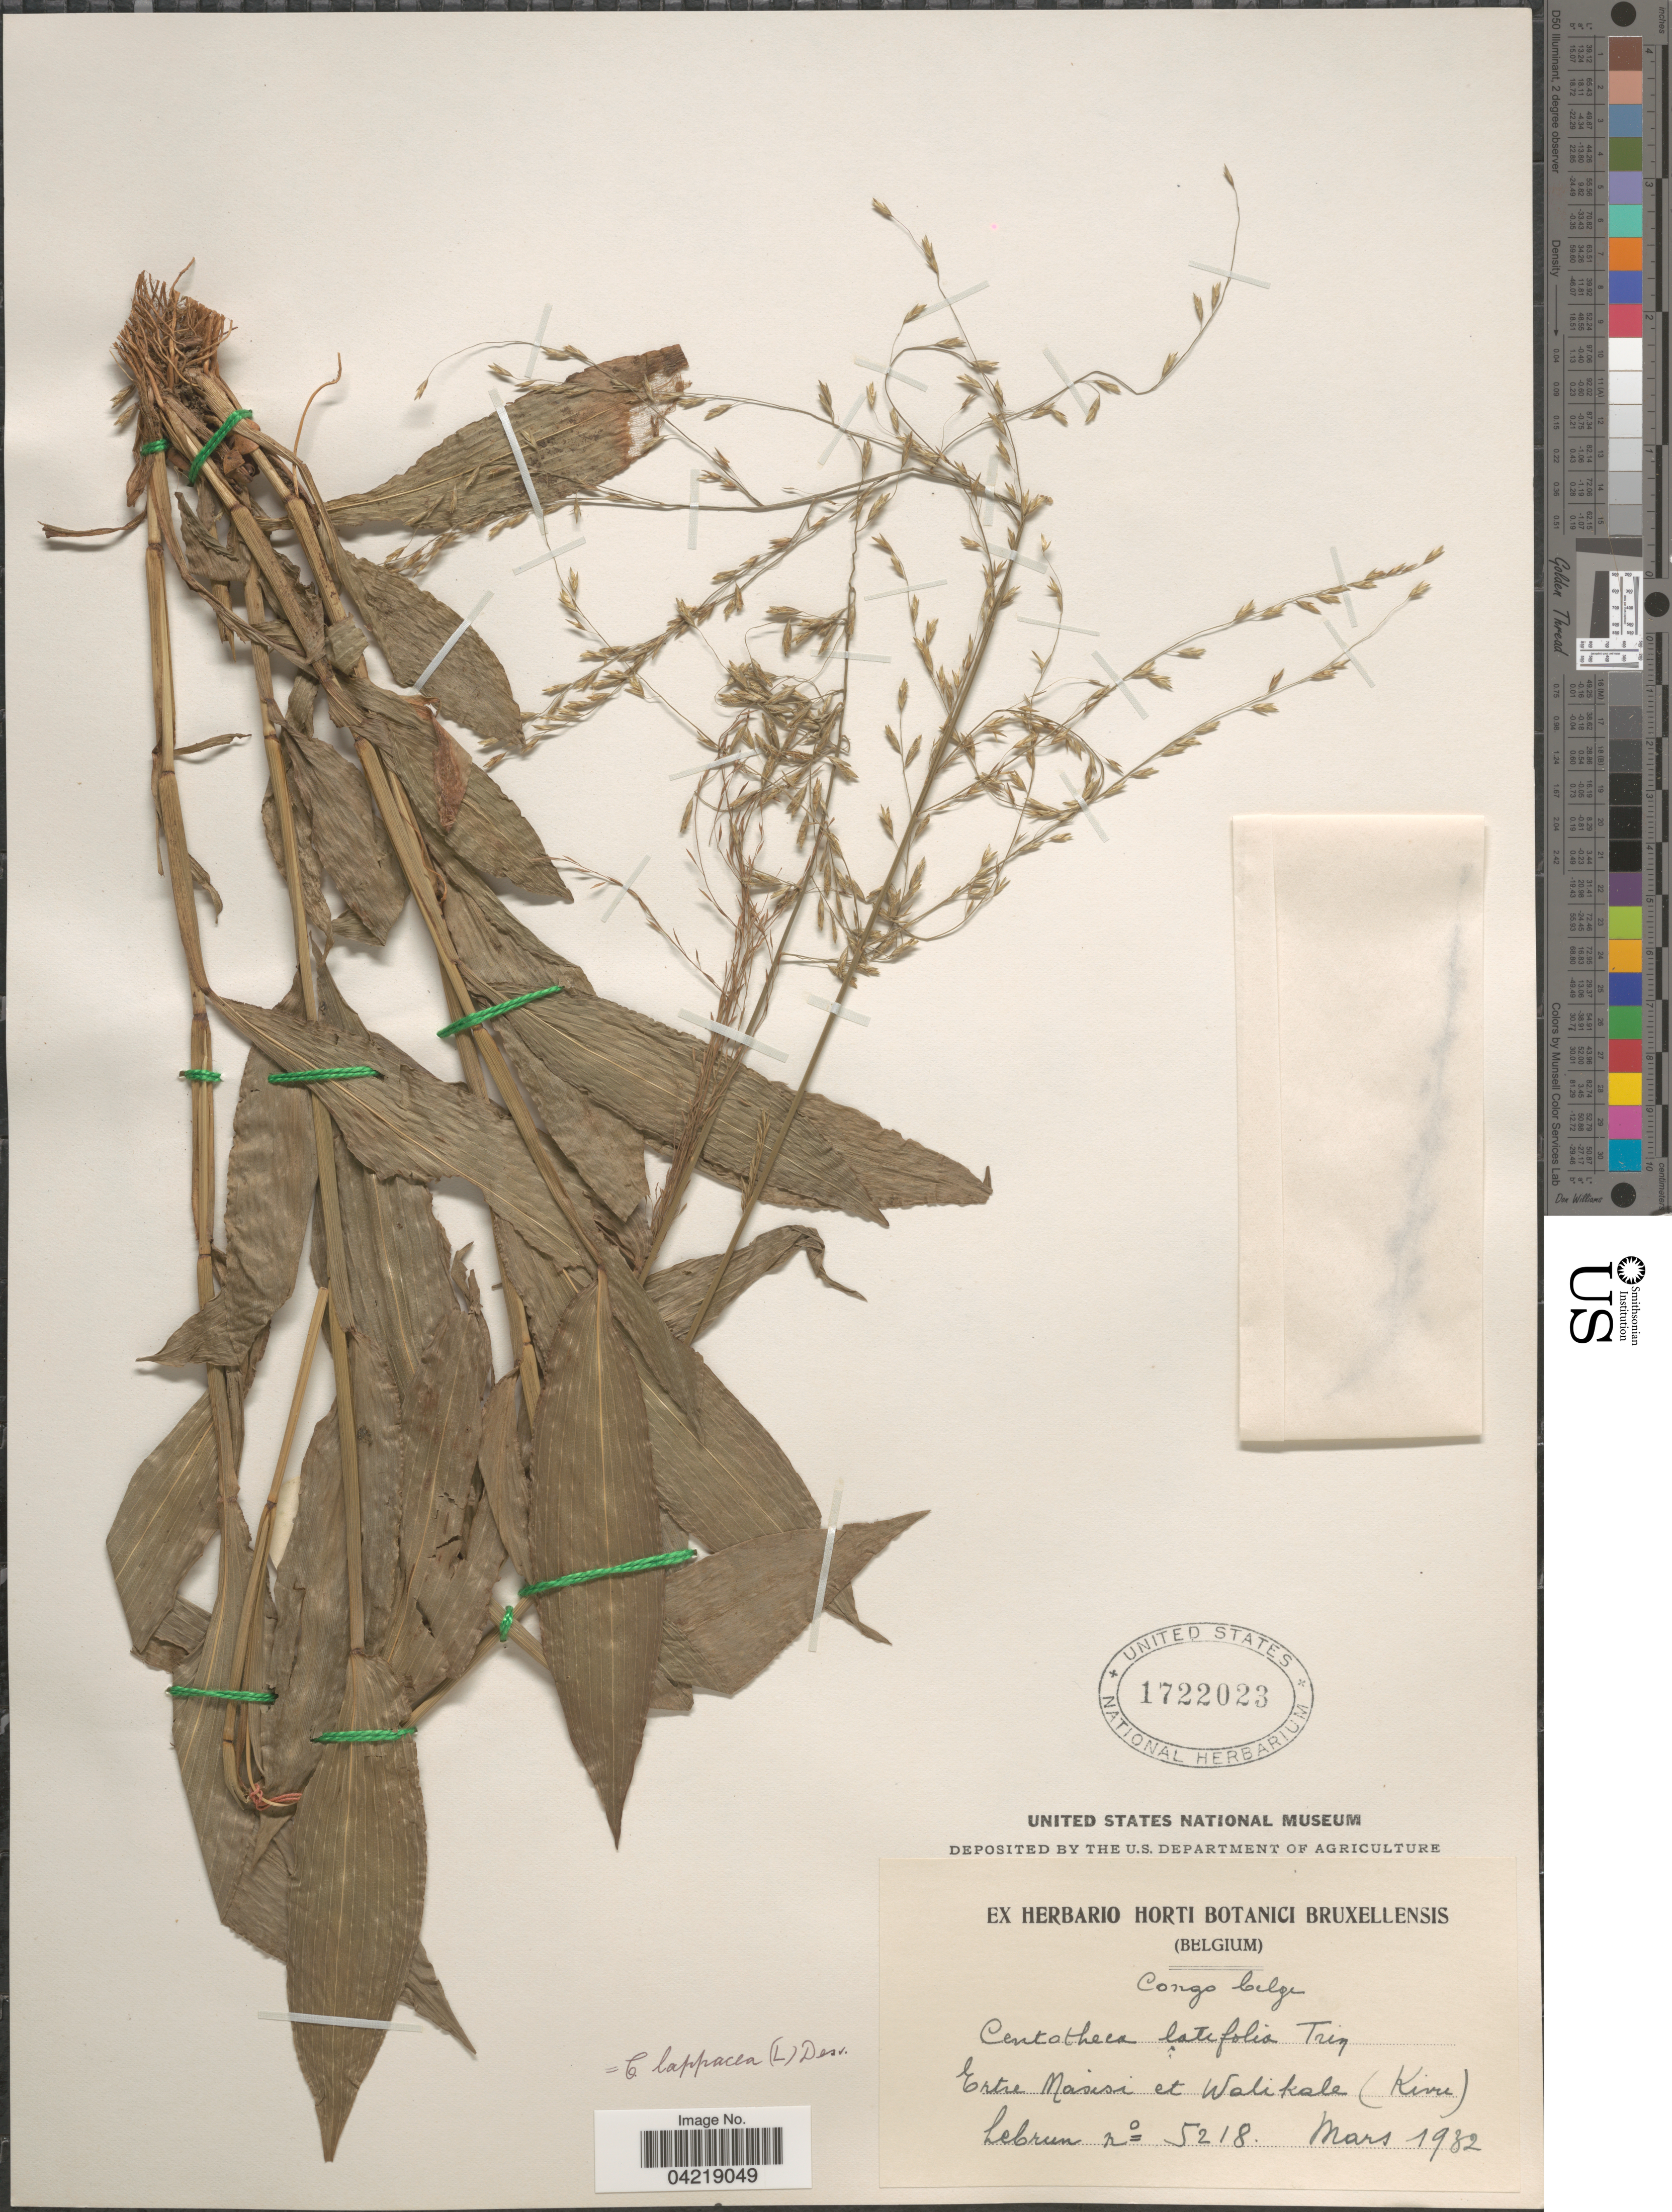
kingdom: Plantae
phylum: Tracheophyta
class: Liliopsida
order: Poales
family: Poaceae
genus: Centotheca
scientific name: Centotheca lappacea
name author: (L.) Desv.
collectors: J.A. Lebrun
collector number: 5218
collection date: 1932-03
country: Congo, Democratic Republic of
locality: Congo belge. Entre Masisi et Walikale (Kivre).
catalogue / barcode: US 1722023